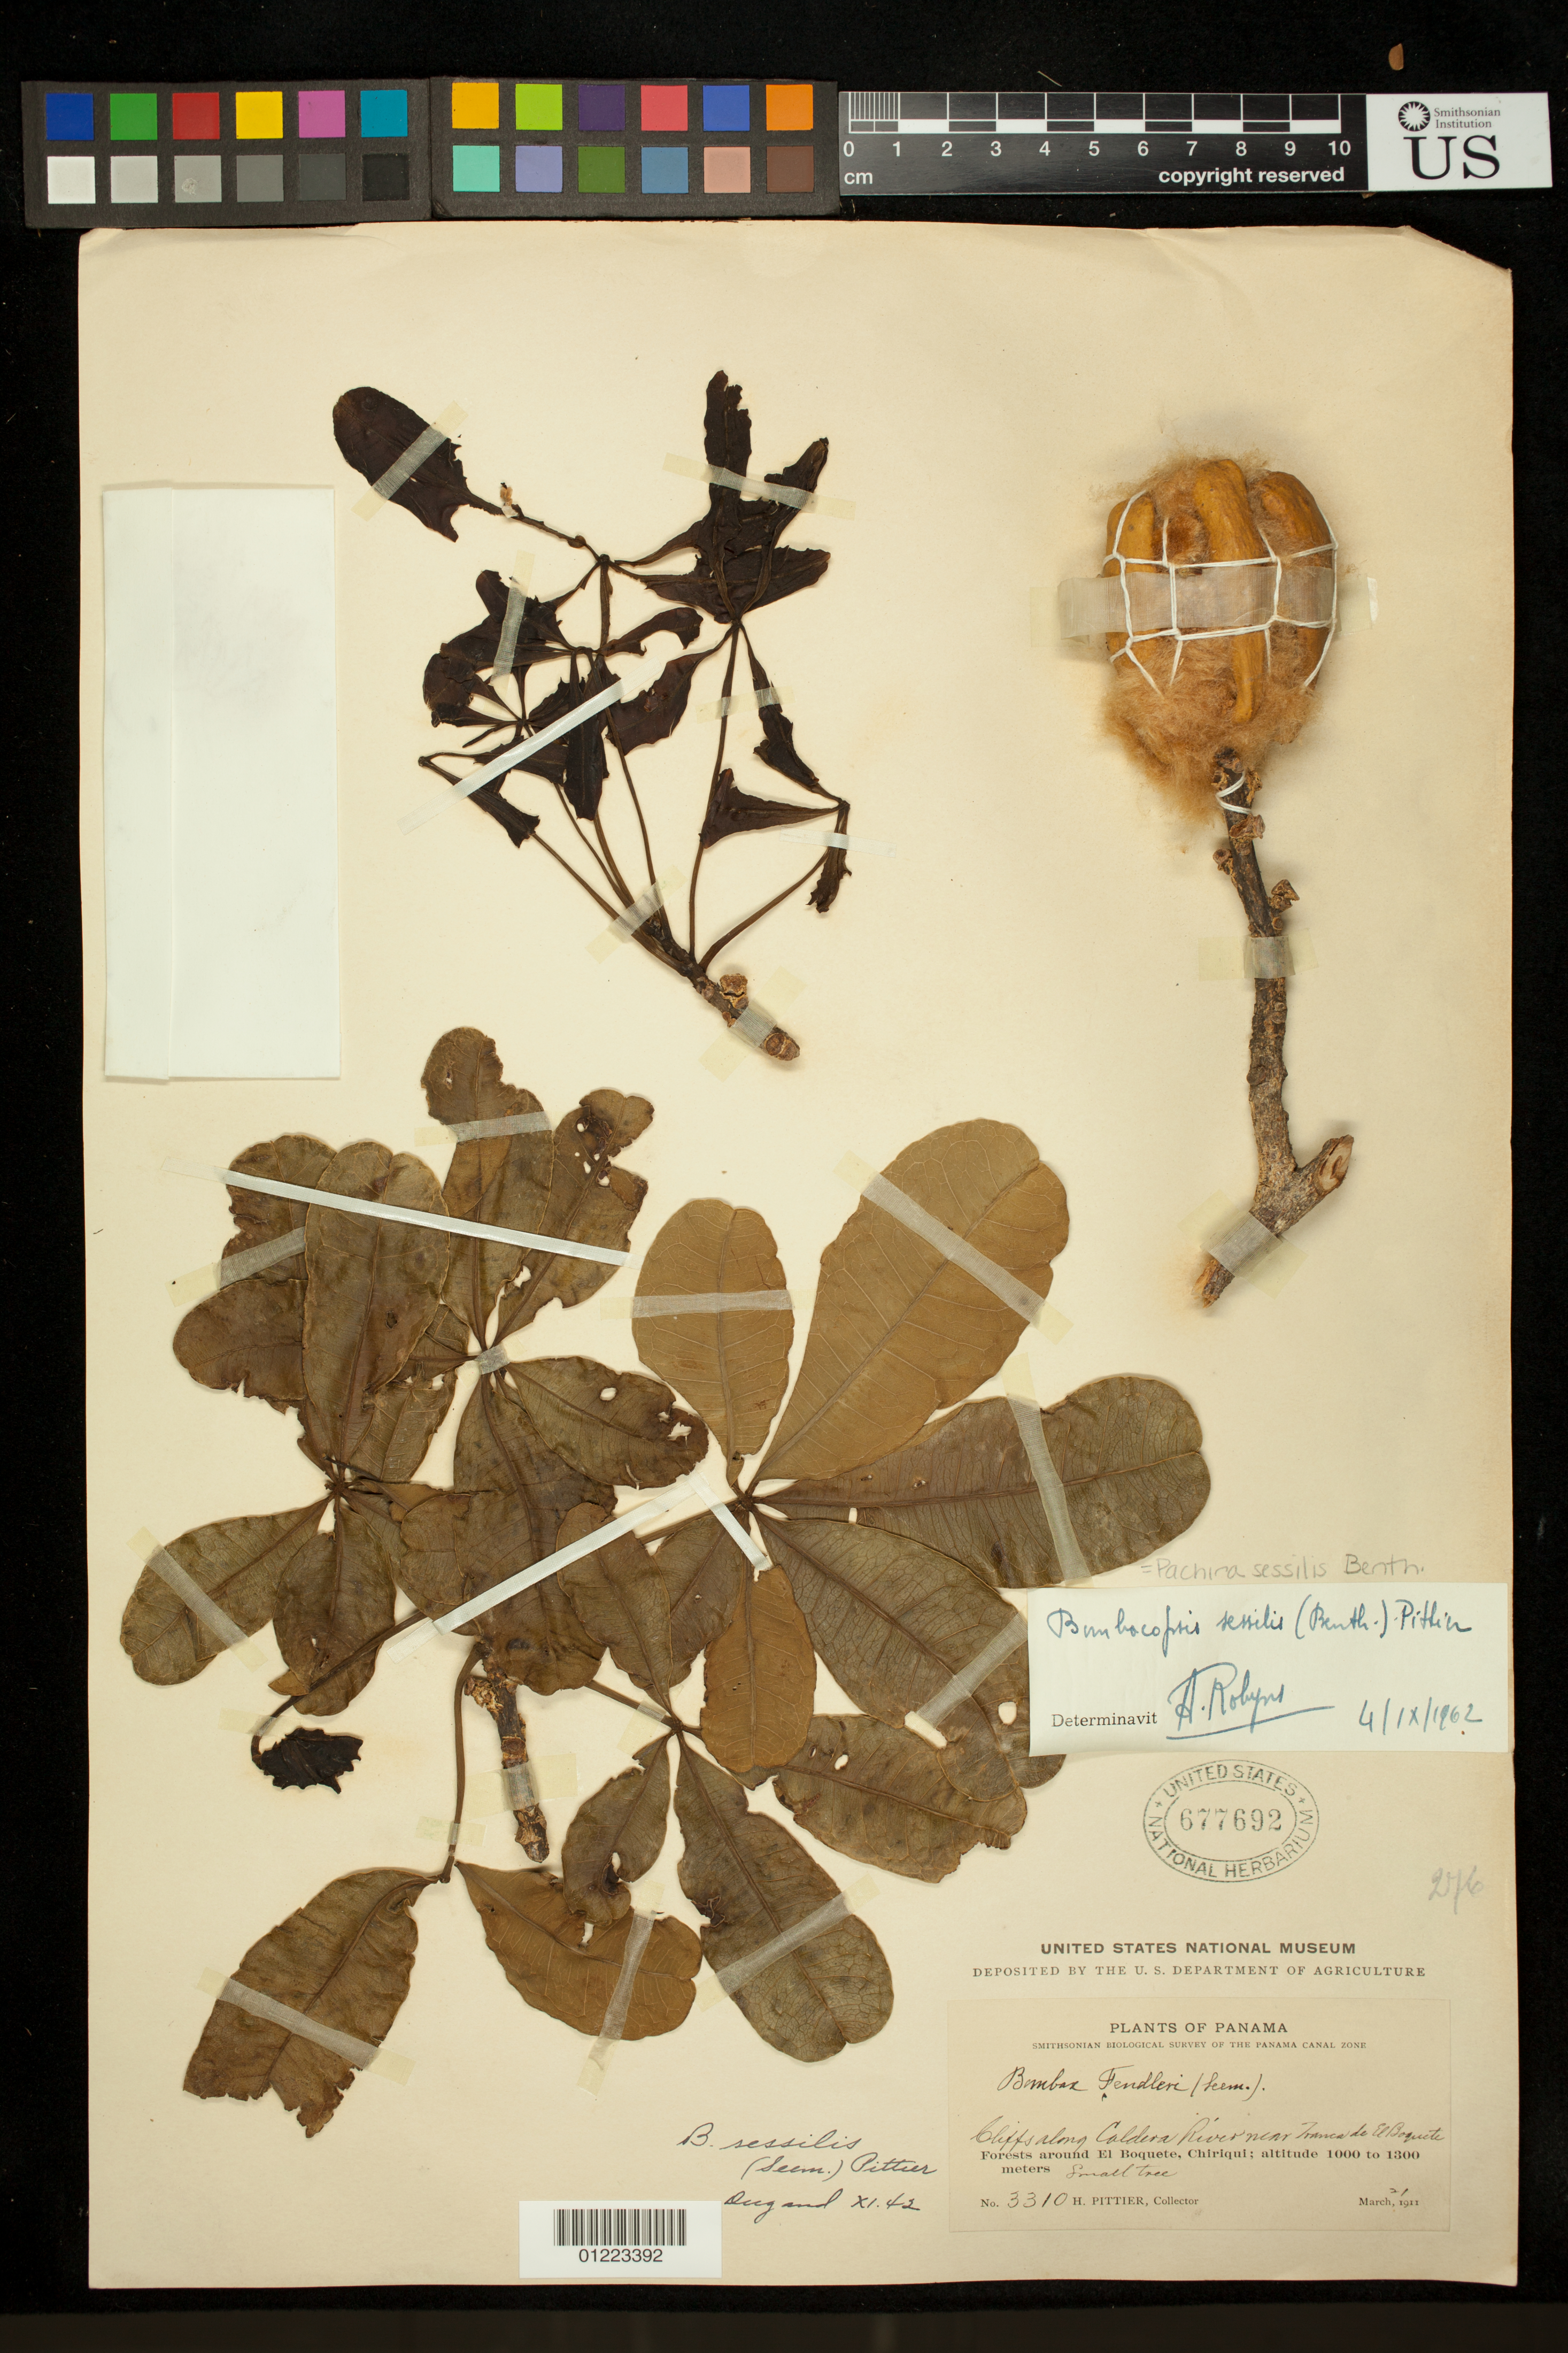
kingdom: Plantae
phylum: Tracheophyta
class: Magnoliopsida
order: Malvales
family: Malvaceae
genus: Pachira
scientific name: Pachira sessilis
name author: Benth.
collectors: H. F. Pittier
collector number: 3310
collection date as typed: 3/21/1911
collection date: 1911-03-21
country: Panama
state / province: Chiriquí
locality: Cliffs along Caldera River near Tranca de El Boquete, Chiriqui. Forests around El Boquete, Chiriqui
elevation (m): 1000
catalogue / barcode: US 677692